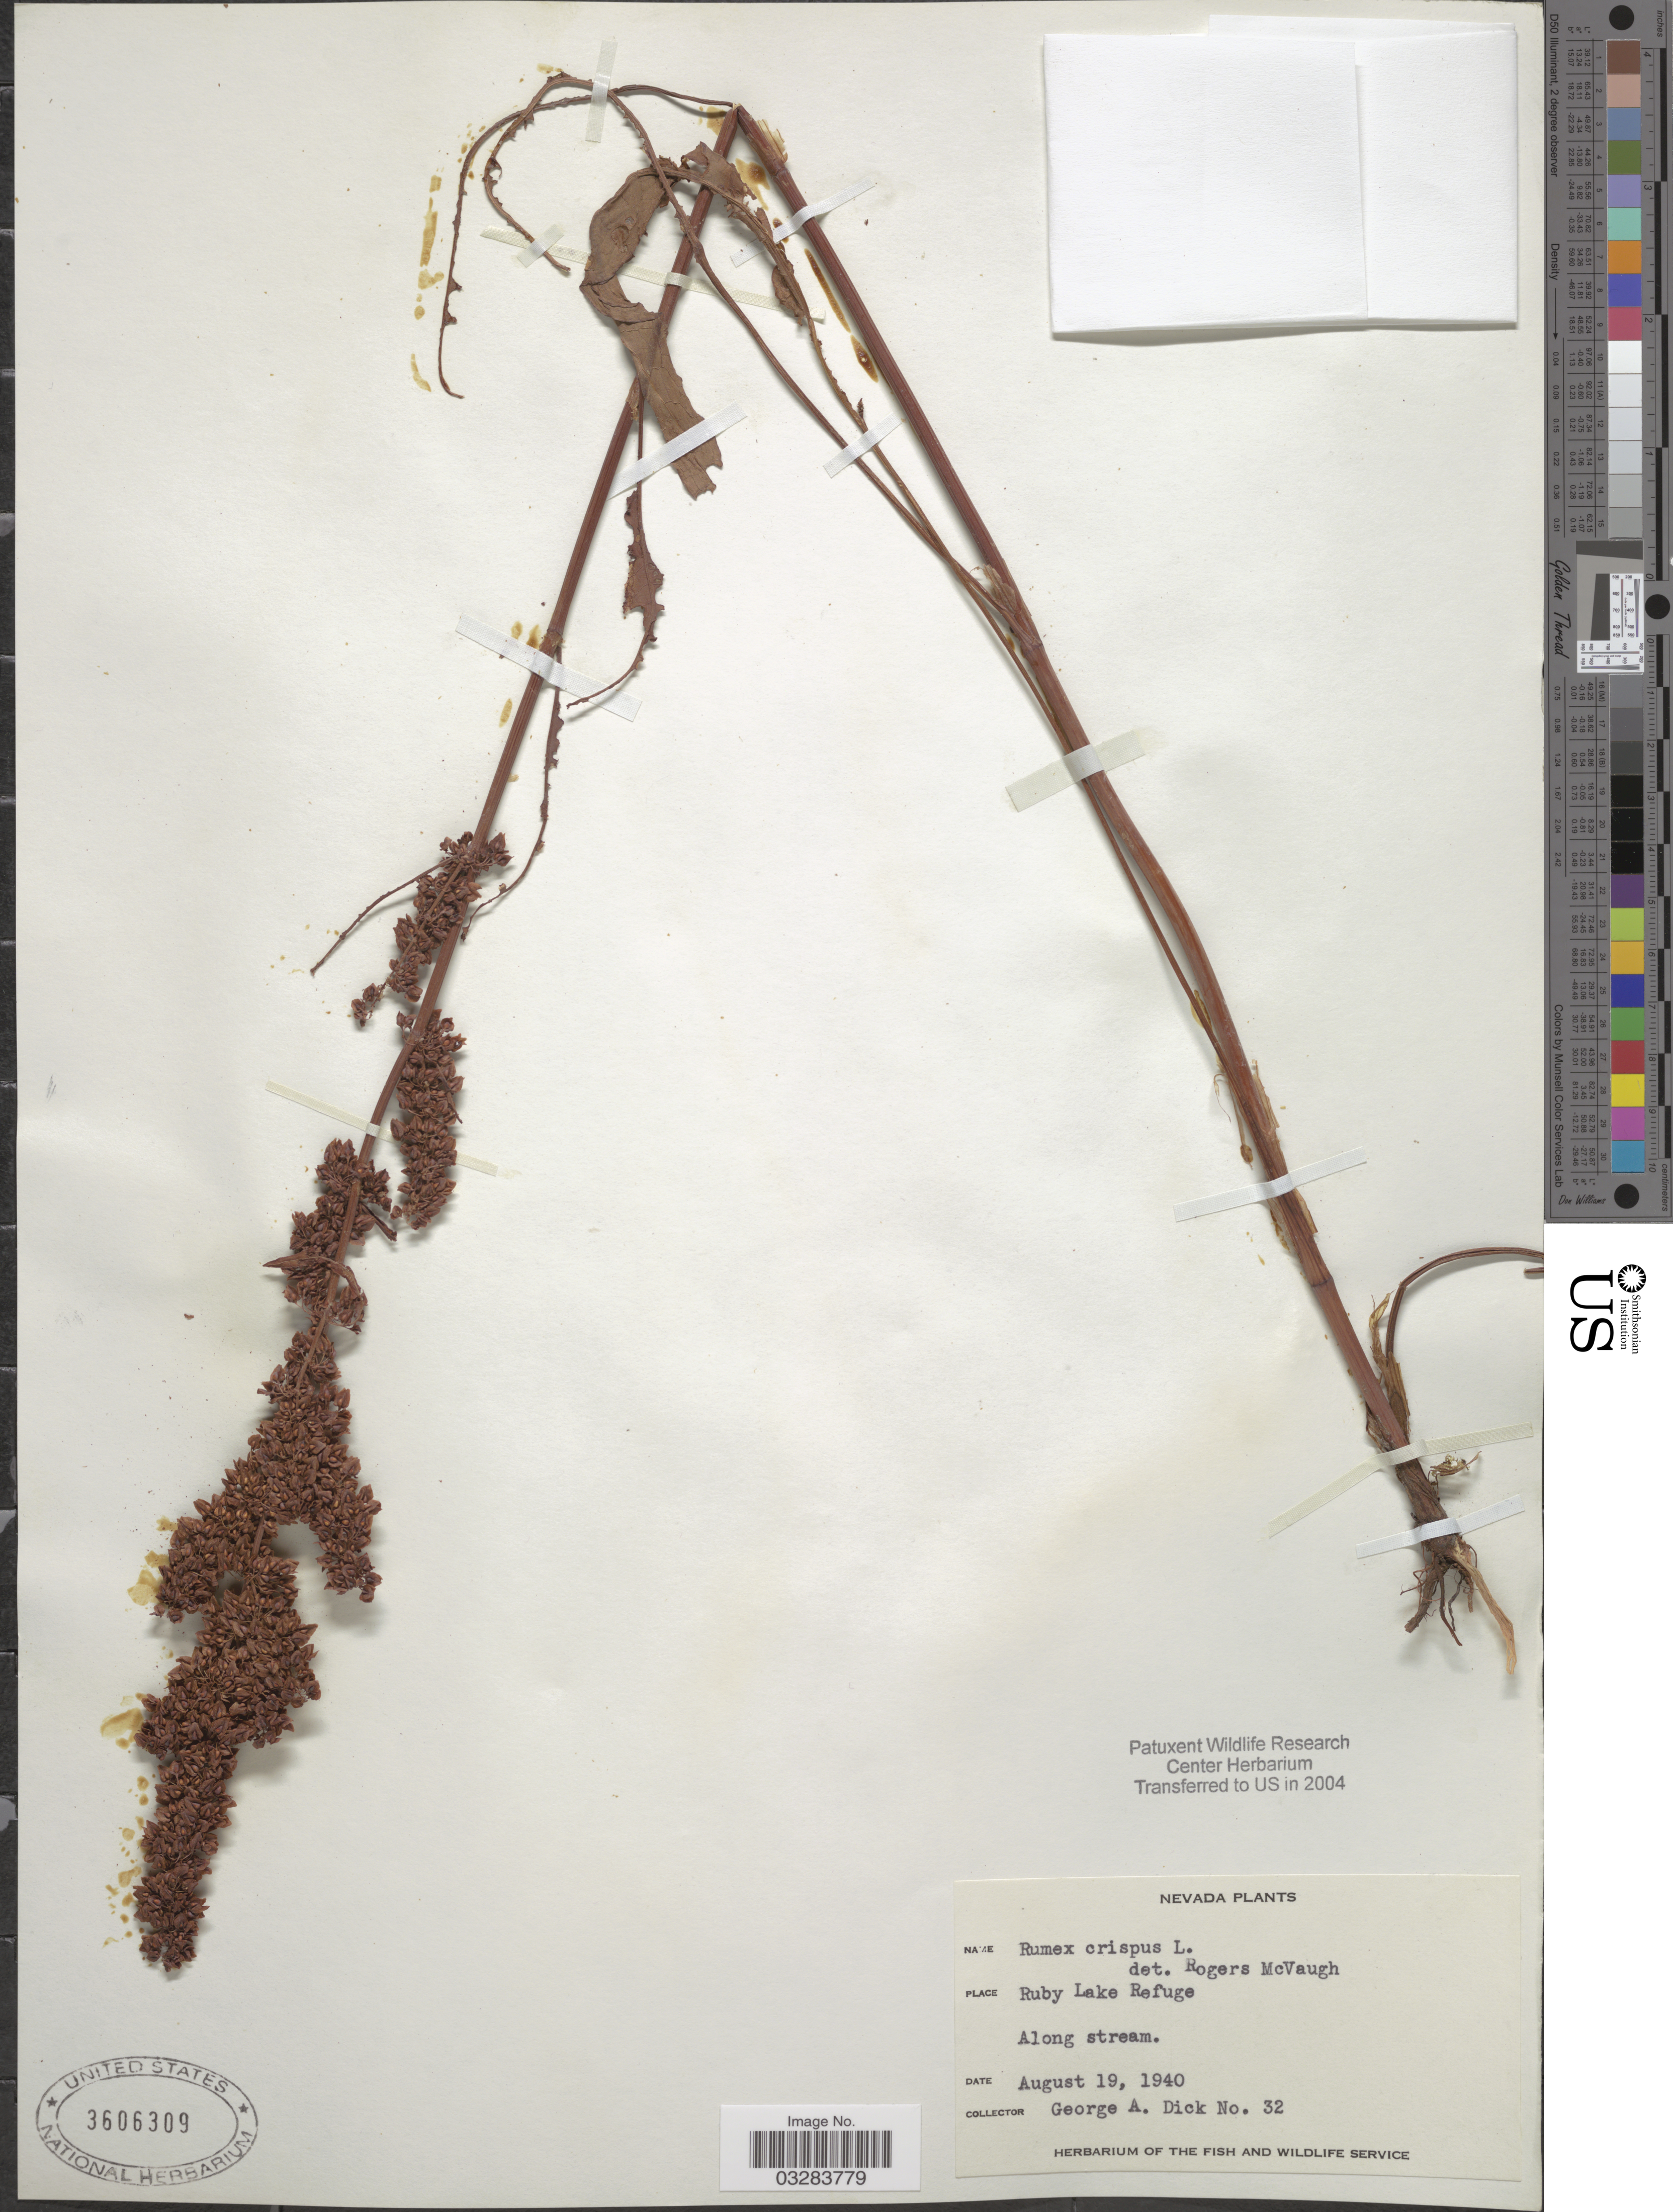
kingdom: Plantae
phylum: Tracheophyta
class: Magnoliopsida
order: Caryophyllales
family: Polygonaceae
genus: Rumex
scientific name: Rumex crispus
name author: L.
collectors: G. Dick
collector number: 32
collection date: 1940-08-19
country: United States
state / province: Nevada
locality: Ruby Lake Refuge.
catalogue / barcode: US 3606309